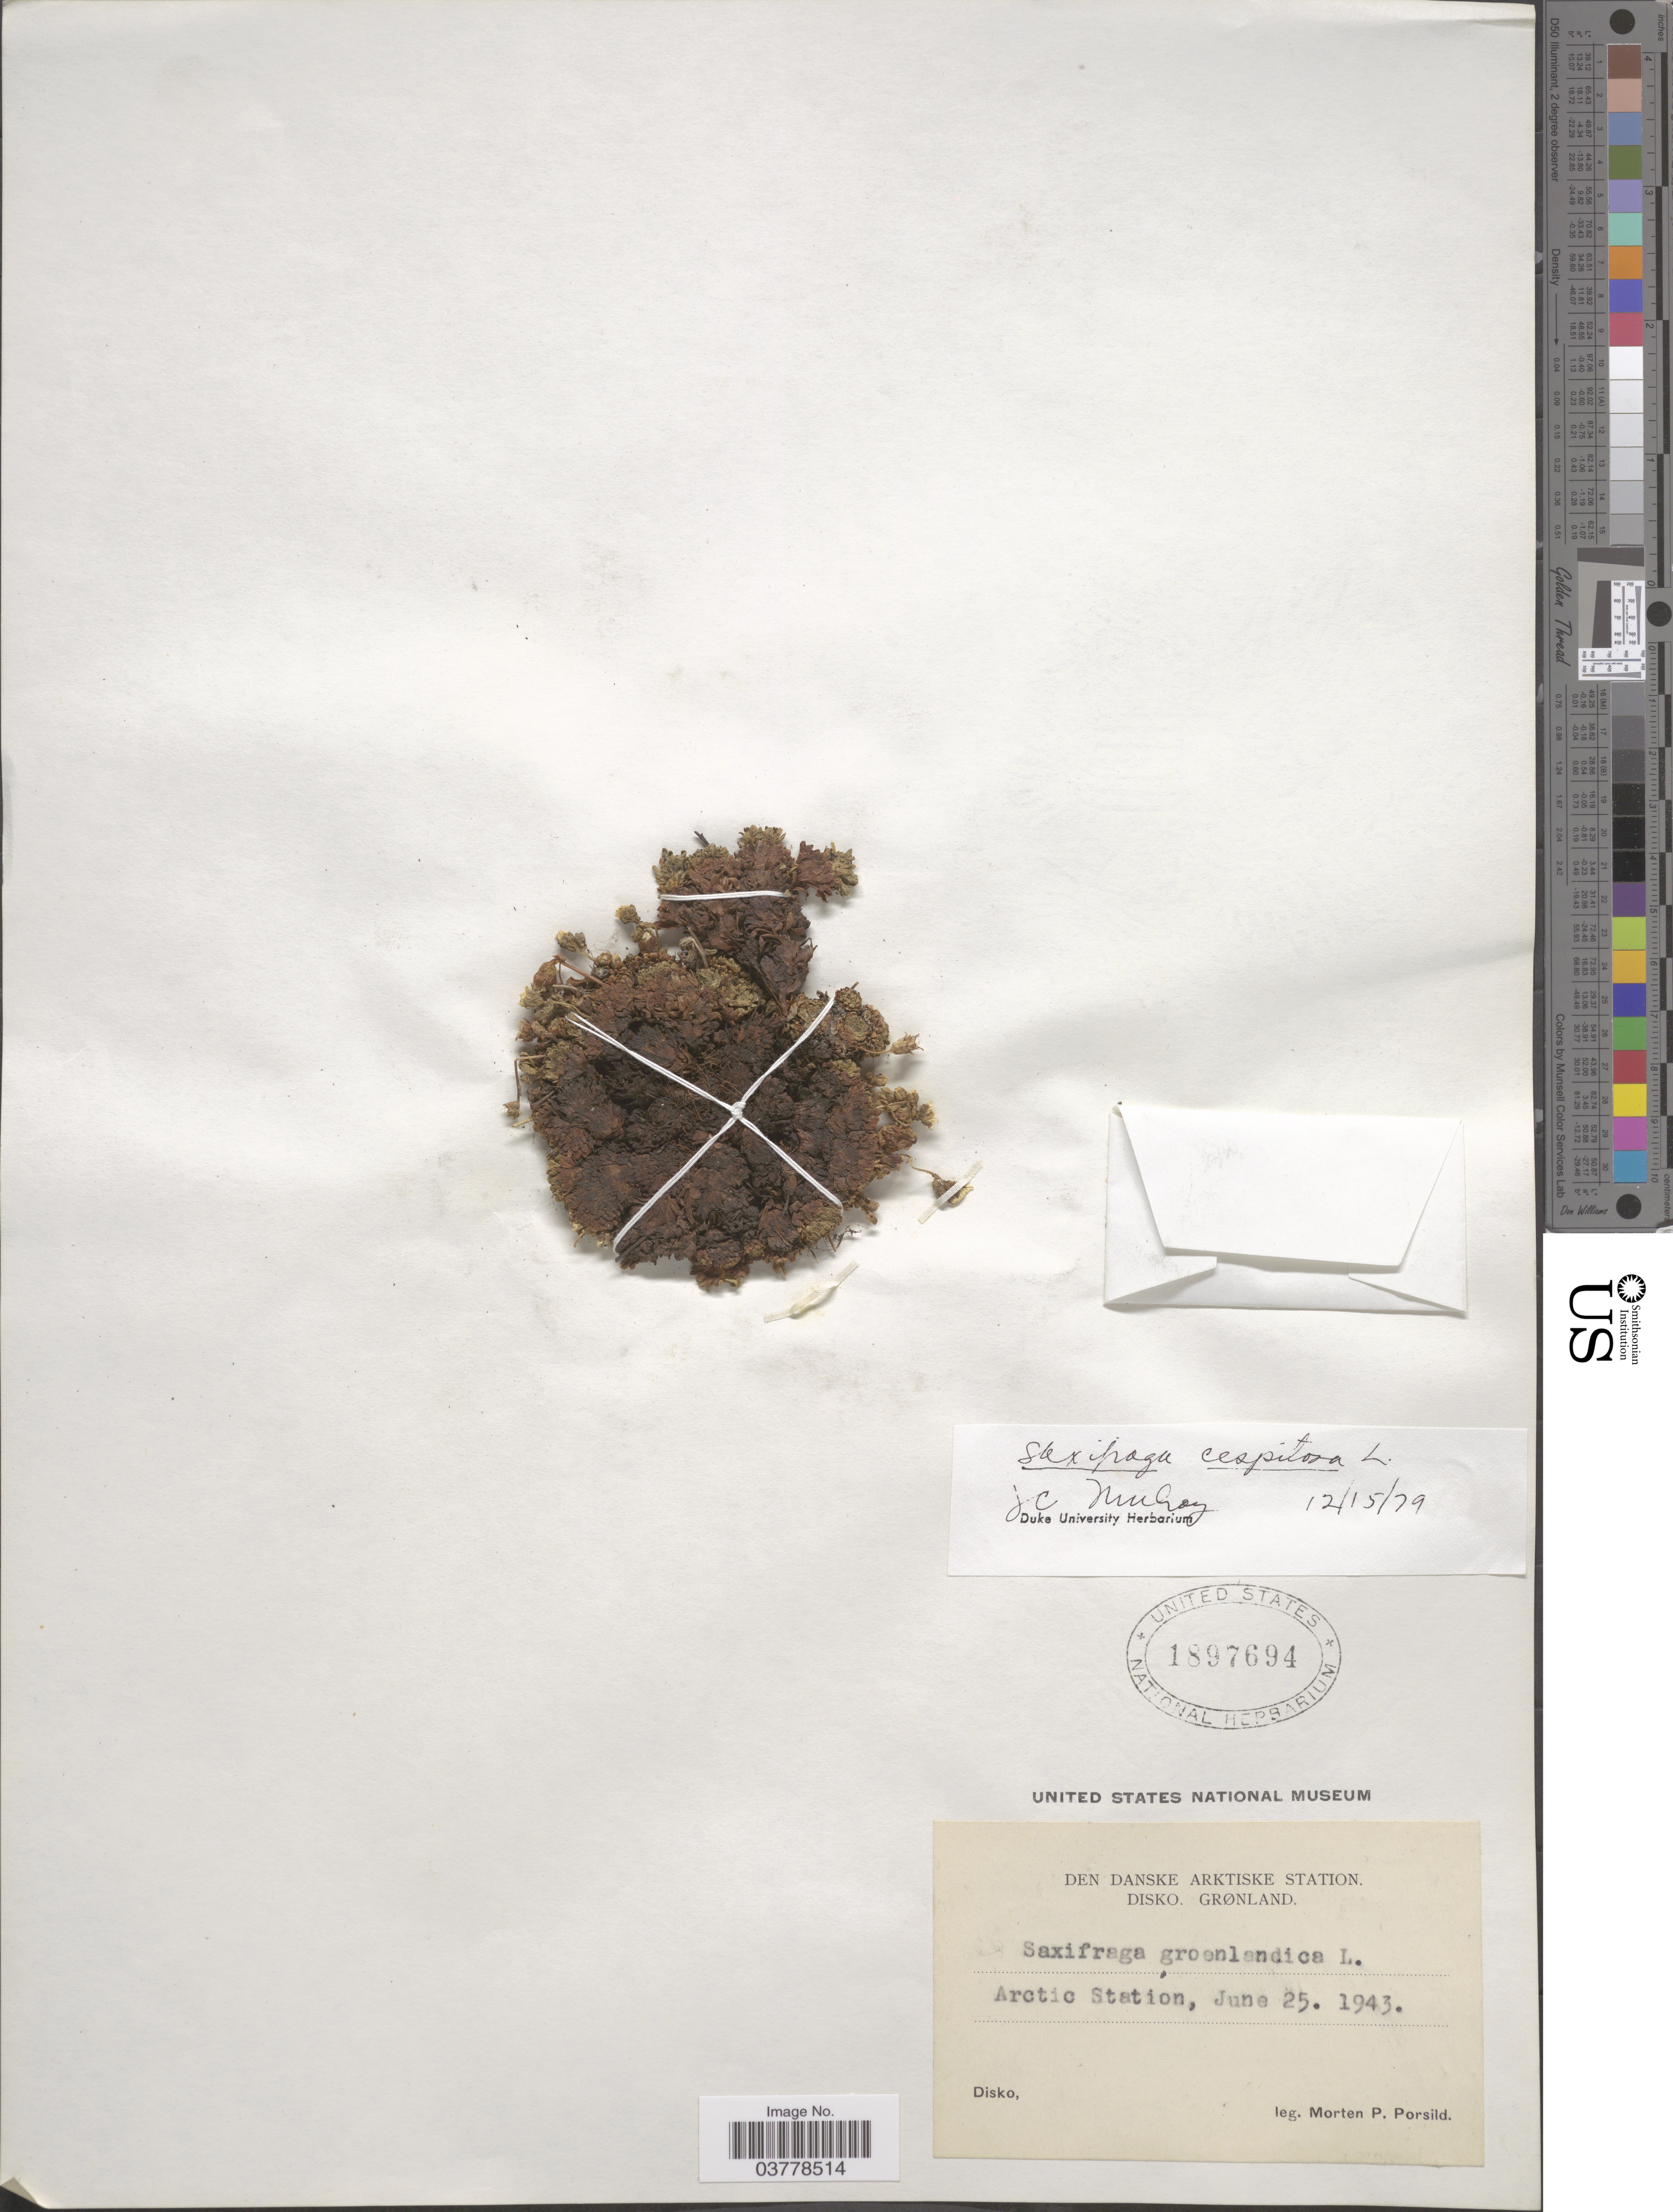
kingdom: Plantae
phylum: Tracheophyta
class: Magnoliopsida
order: Saxifragales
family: Saxifragaceae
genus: Saxifraga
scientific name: Saxifraga caespitosa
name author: L.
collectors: M. P. Porsild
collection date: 1943-06-25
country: Greenland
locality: Den Danske Arktiske Station. Disko. Arctic Station.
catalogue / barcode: US 1897694